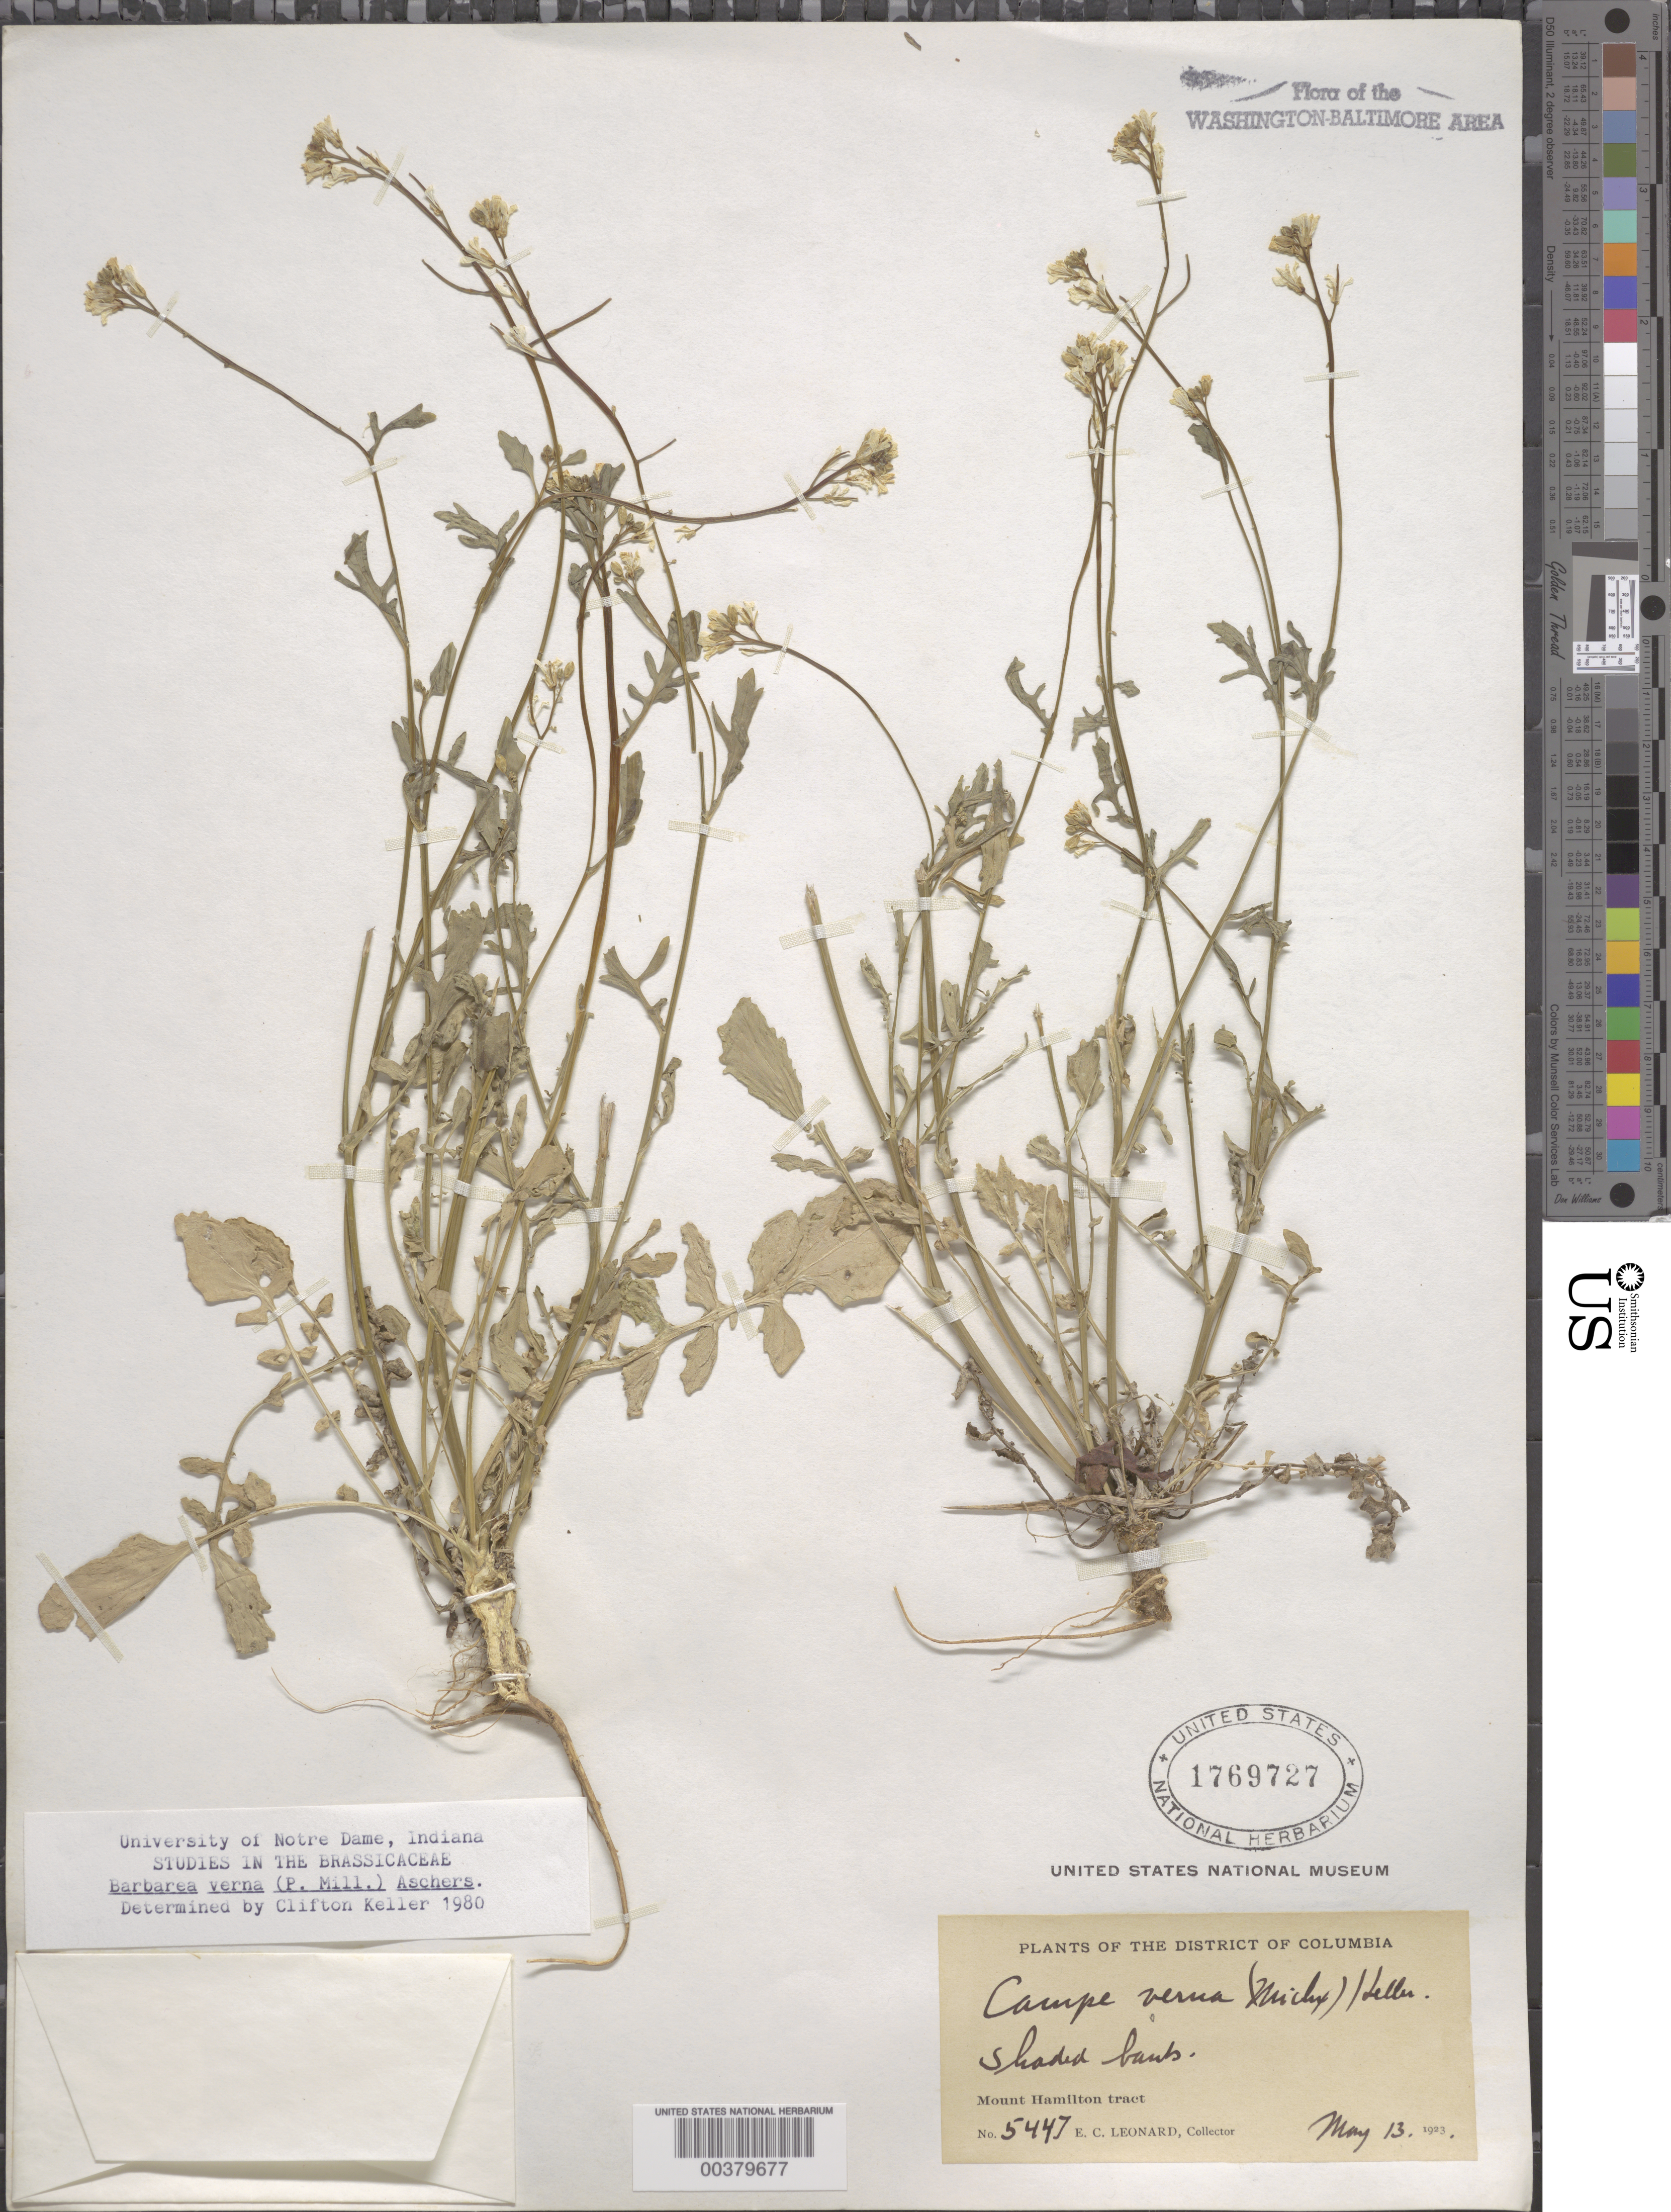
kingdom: Plantae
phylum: Tracheophyta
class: Magnoliopsida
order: Brassicales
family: Brassicaceae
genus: Barbarea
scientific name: Barbarea verna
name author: (Mill.) Asch.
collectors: E. C. Leonard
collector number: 5447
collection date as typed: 13 May 1923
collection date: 1923-05-13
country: United States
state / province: District of Columbia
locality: Mount Hamilton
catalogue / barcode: US 1769727